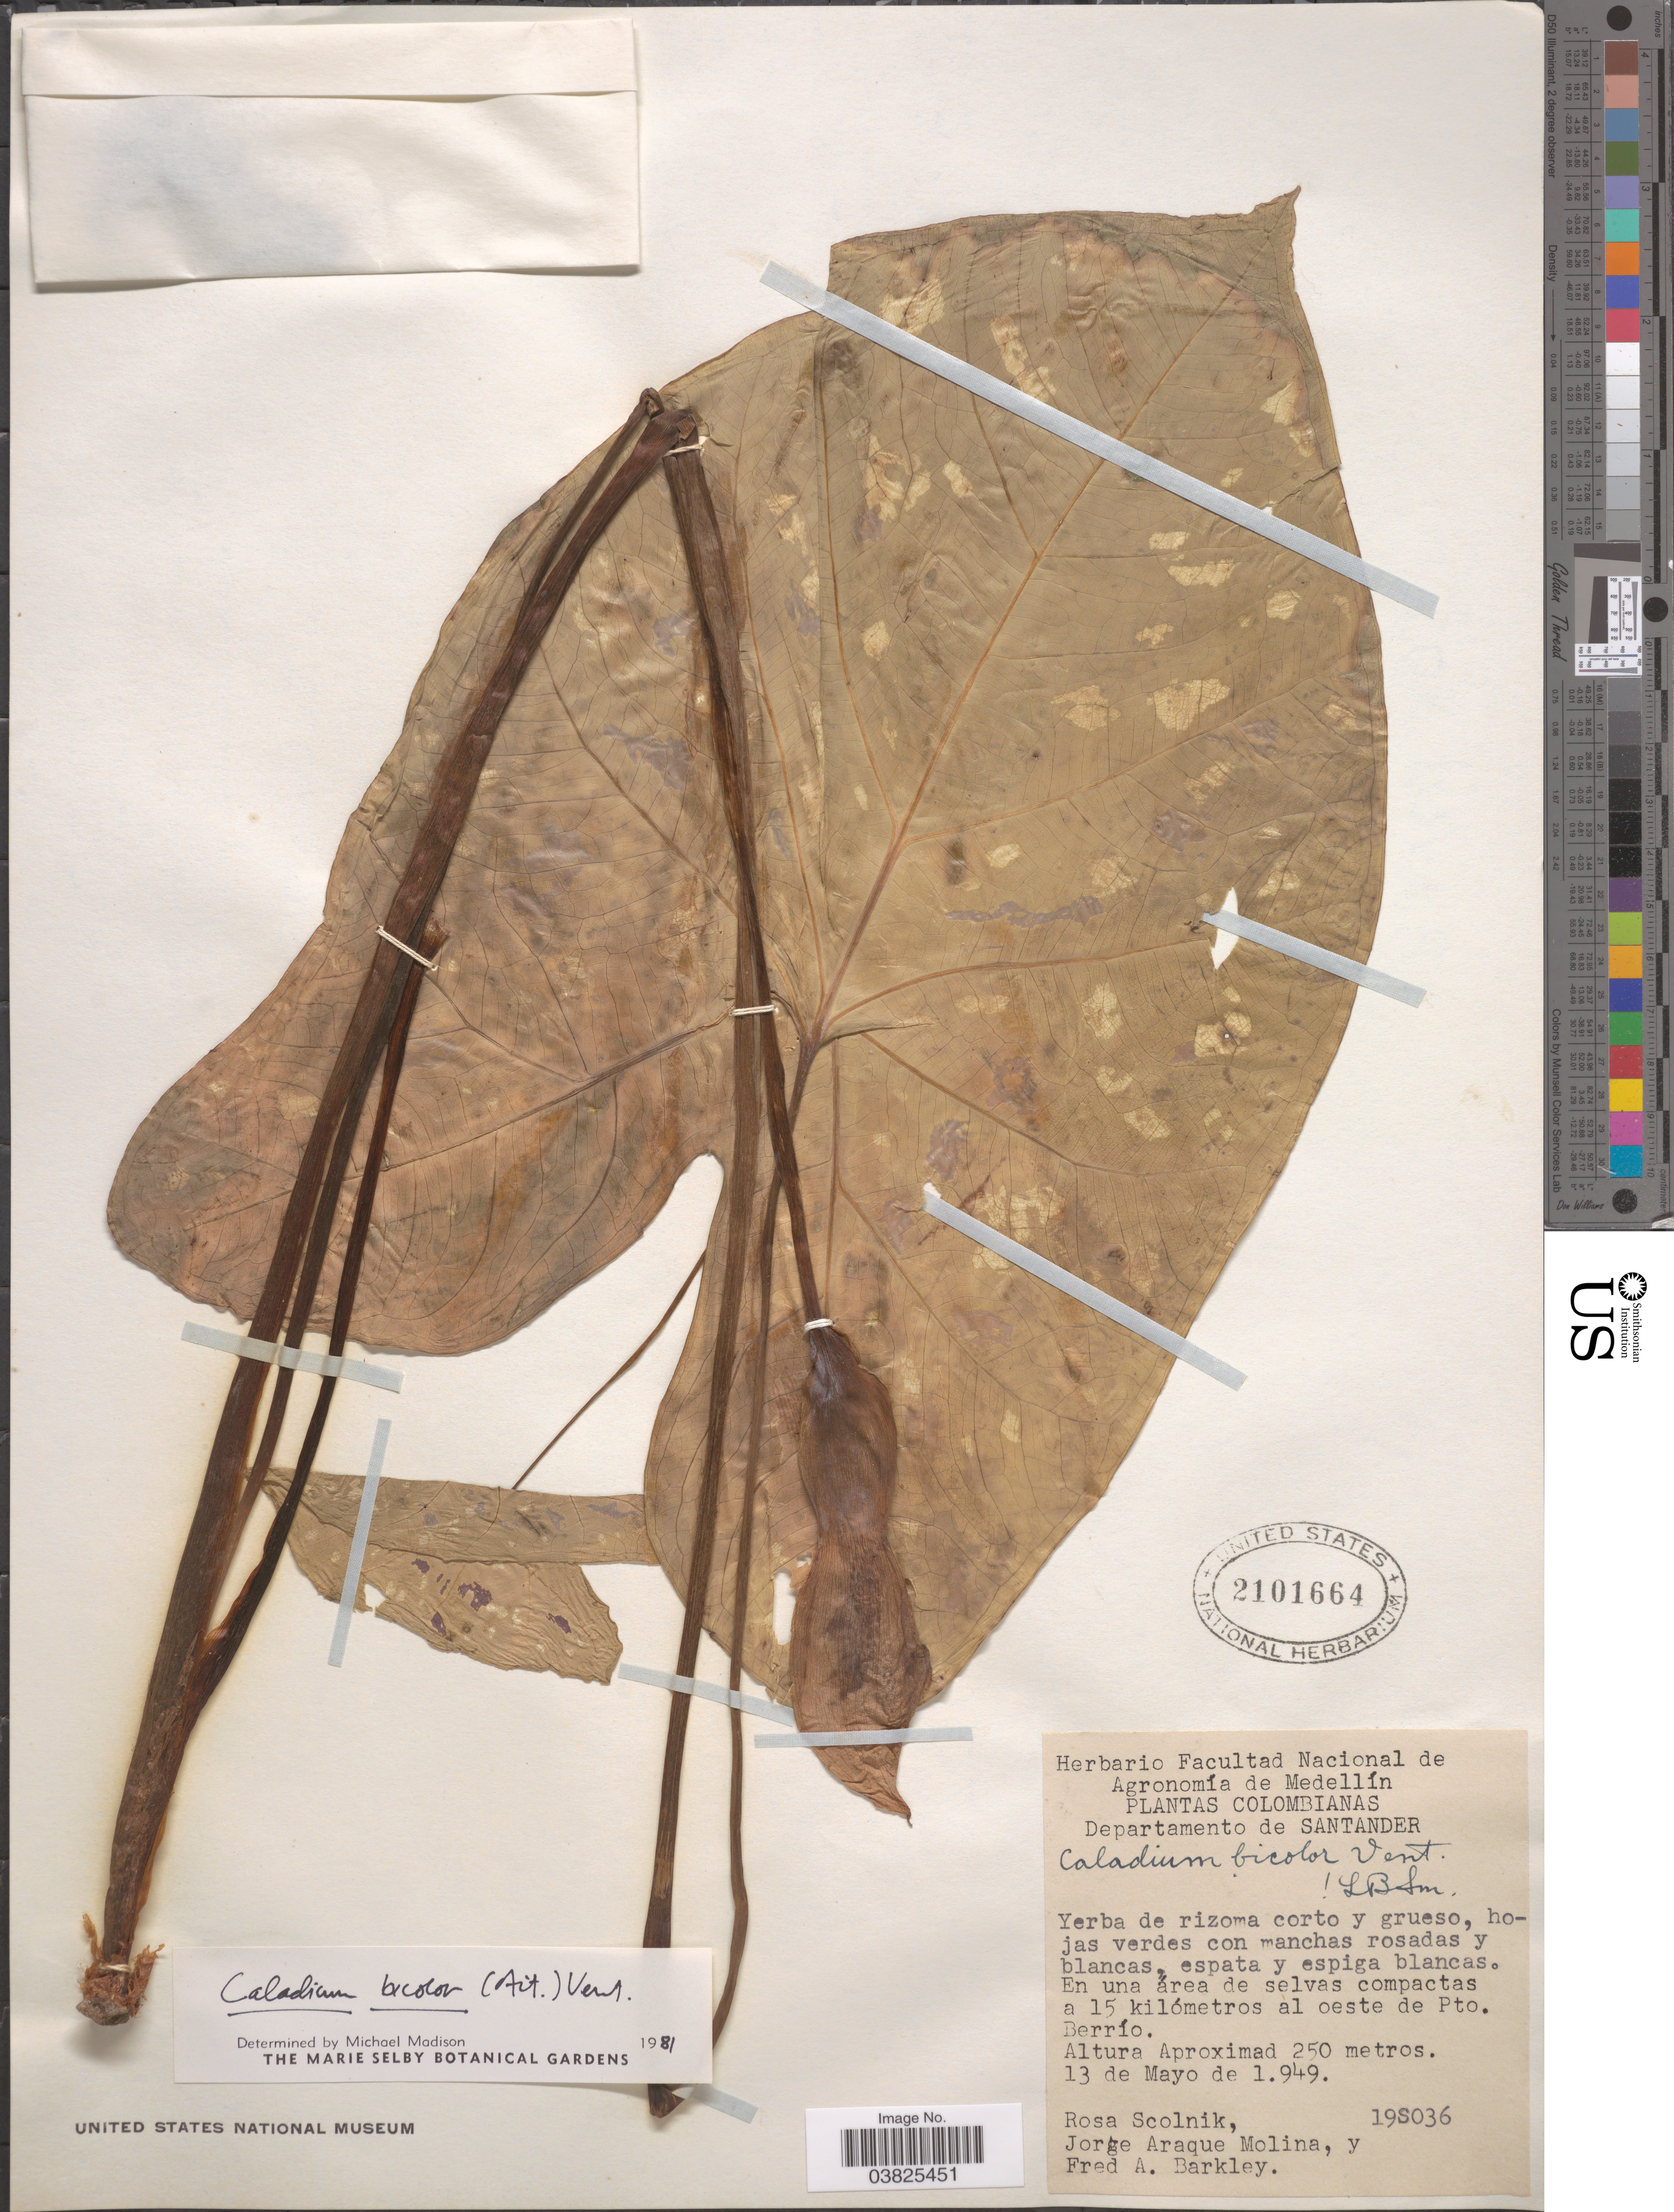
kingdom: Plantae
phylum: Tracheophyta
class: Liliopsida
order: Alismatales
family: Araceae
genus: Caladium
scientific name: Caladium bicolor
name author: (Aiton) Vent.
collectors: R. Scolnik, J. Araque Molina & F. A. Barkley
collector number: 19S036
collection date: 1949-05-13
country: Colombia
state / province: Santander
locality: Departamento de Santander. En una área de selvas compactas a 15 kilómetros al oeste de Pto. Berrío.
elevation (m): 250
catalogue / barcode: US 2101664